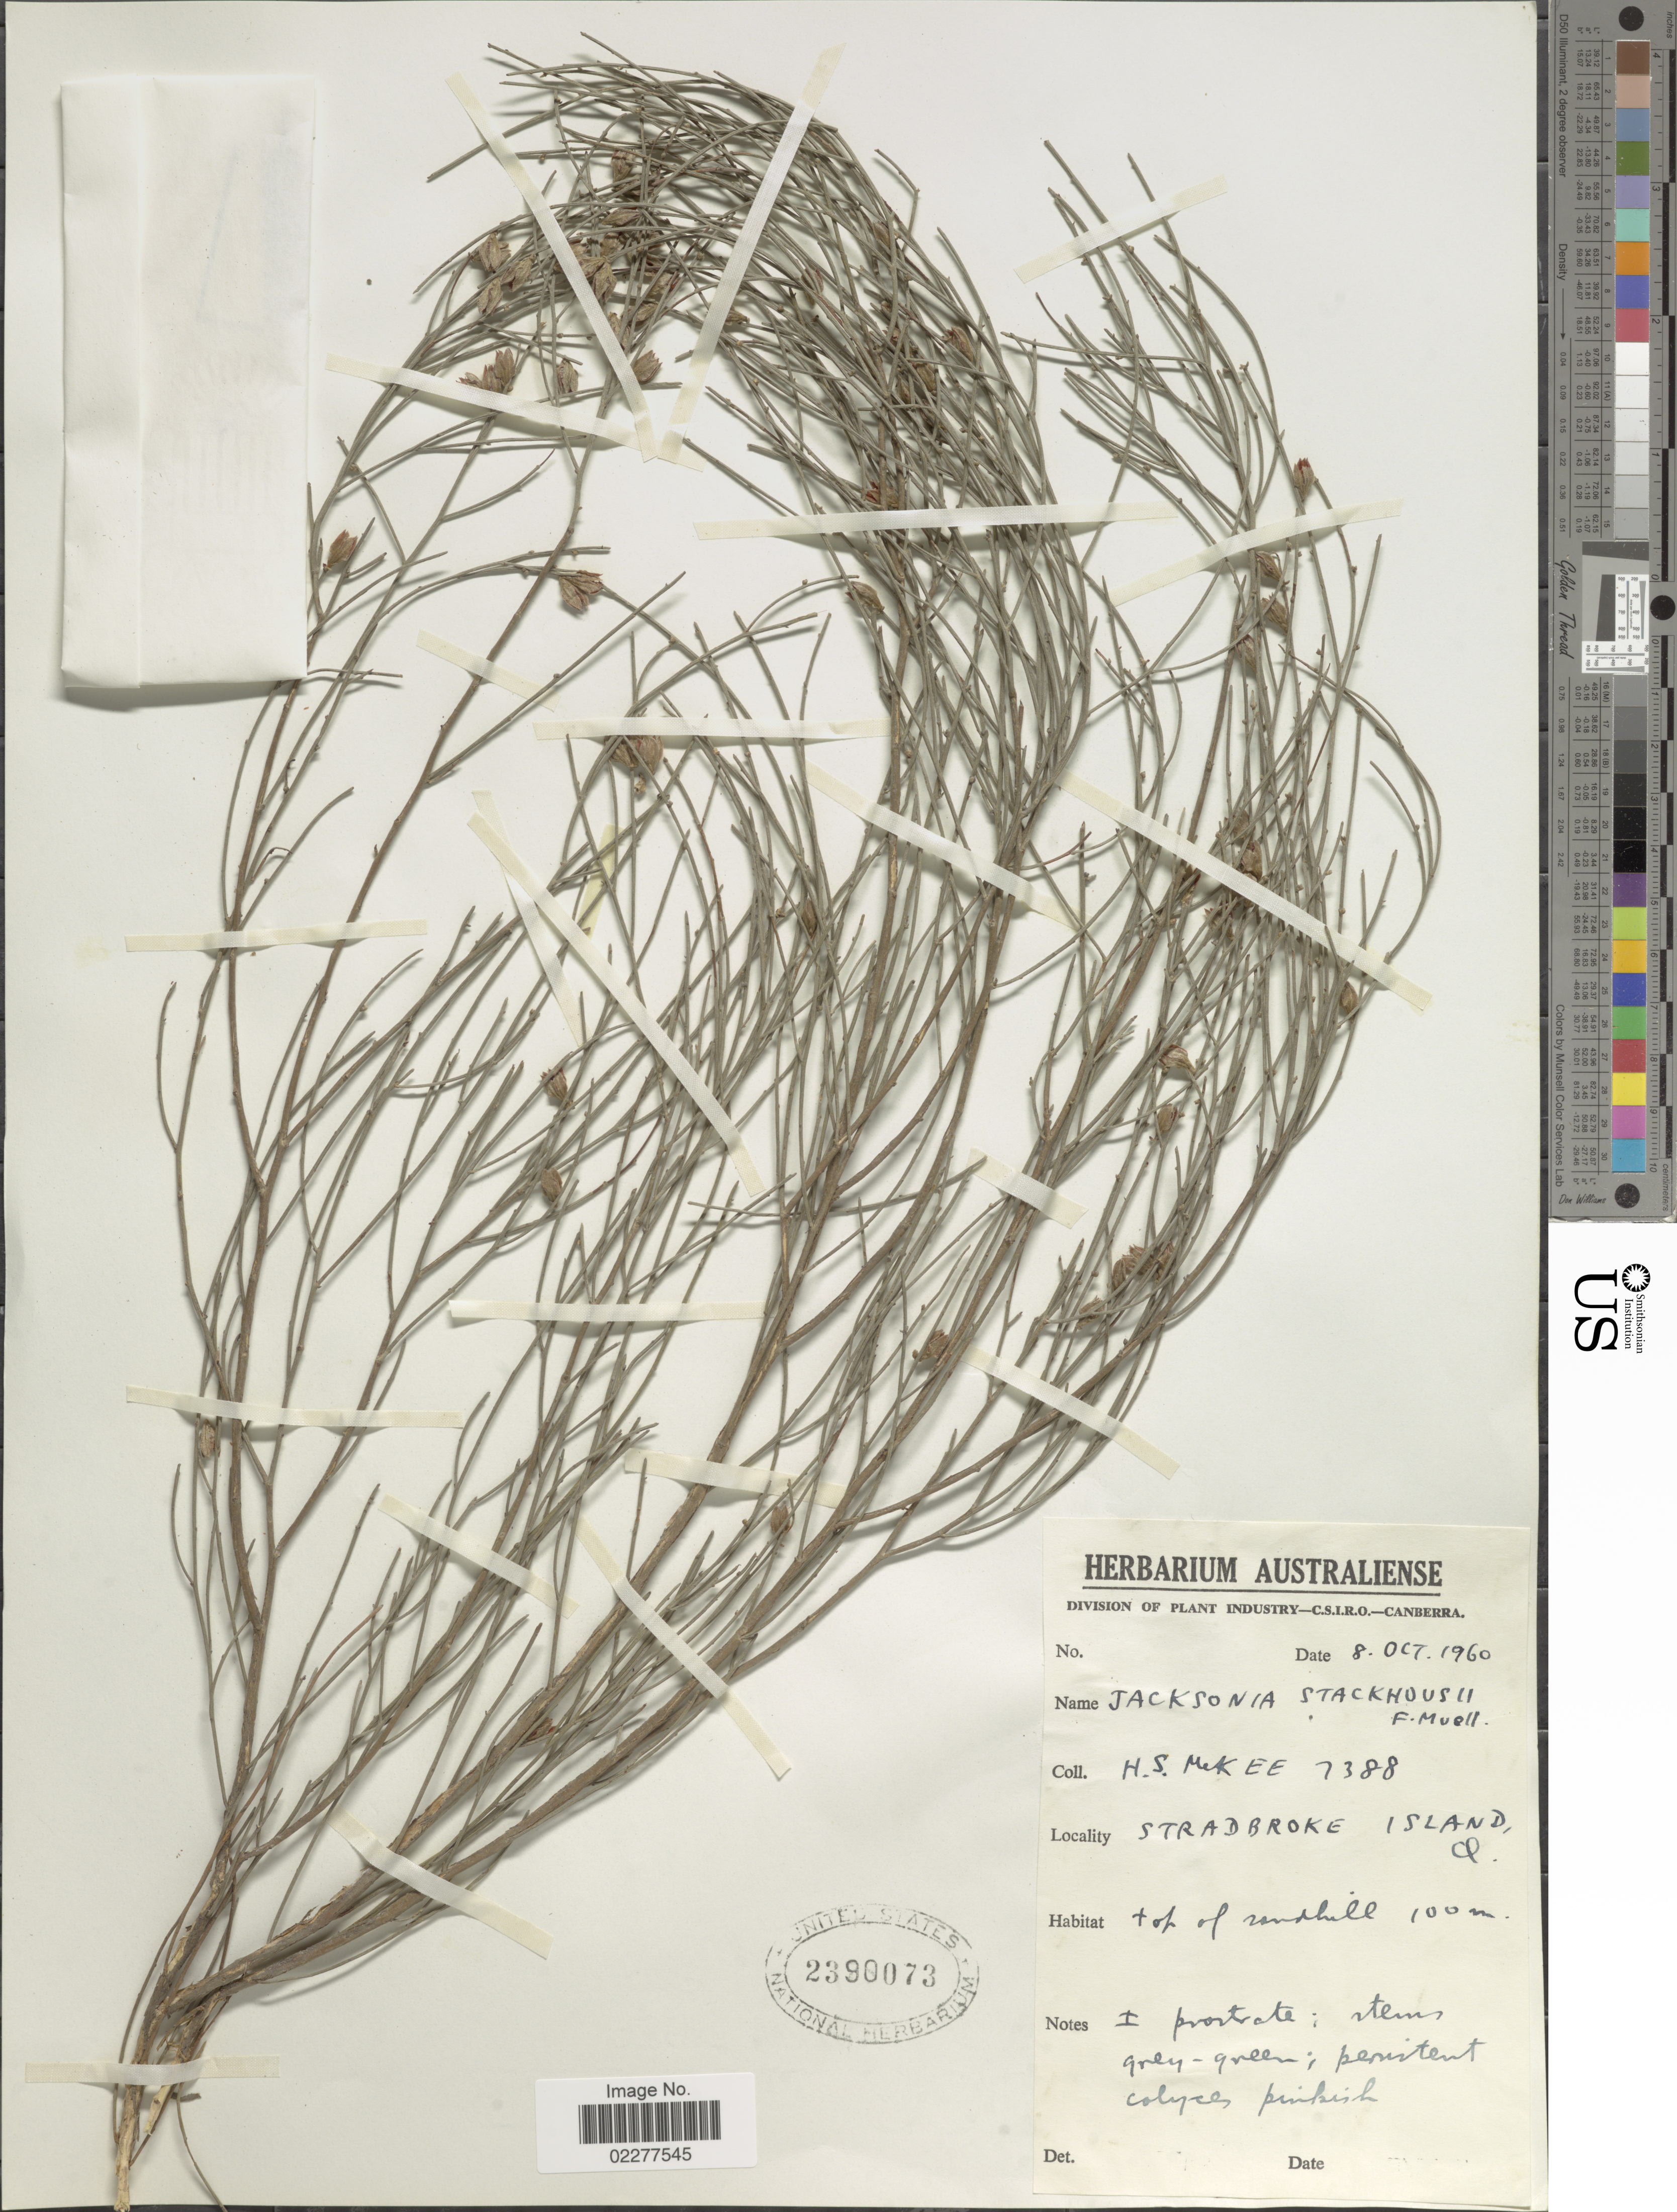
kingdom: Plantae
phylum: Tracheophyta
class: Magnoliopsida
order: Fabales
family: Fabaceae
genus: Jacksonia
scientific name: Jacksonia stackhousii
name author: F. Muell.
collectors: H. S. McKee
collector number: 7388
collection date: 1960-10-08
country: Australia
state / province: Queensland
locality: Stradbroke Island, top of sandhill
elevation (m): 100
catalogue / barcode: US 2390073